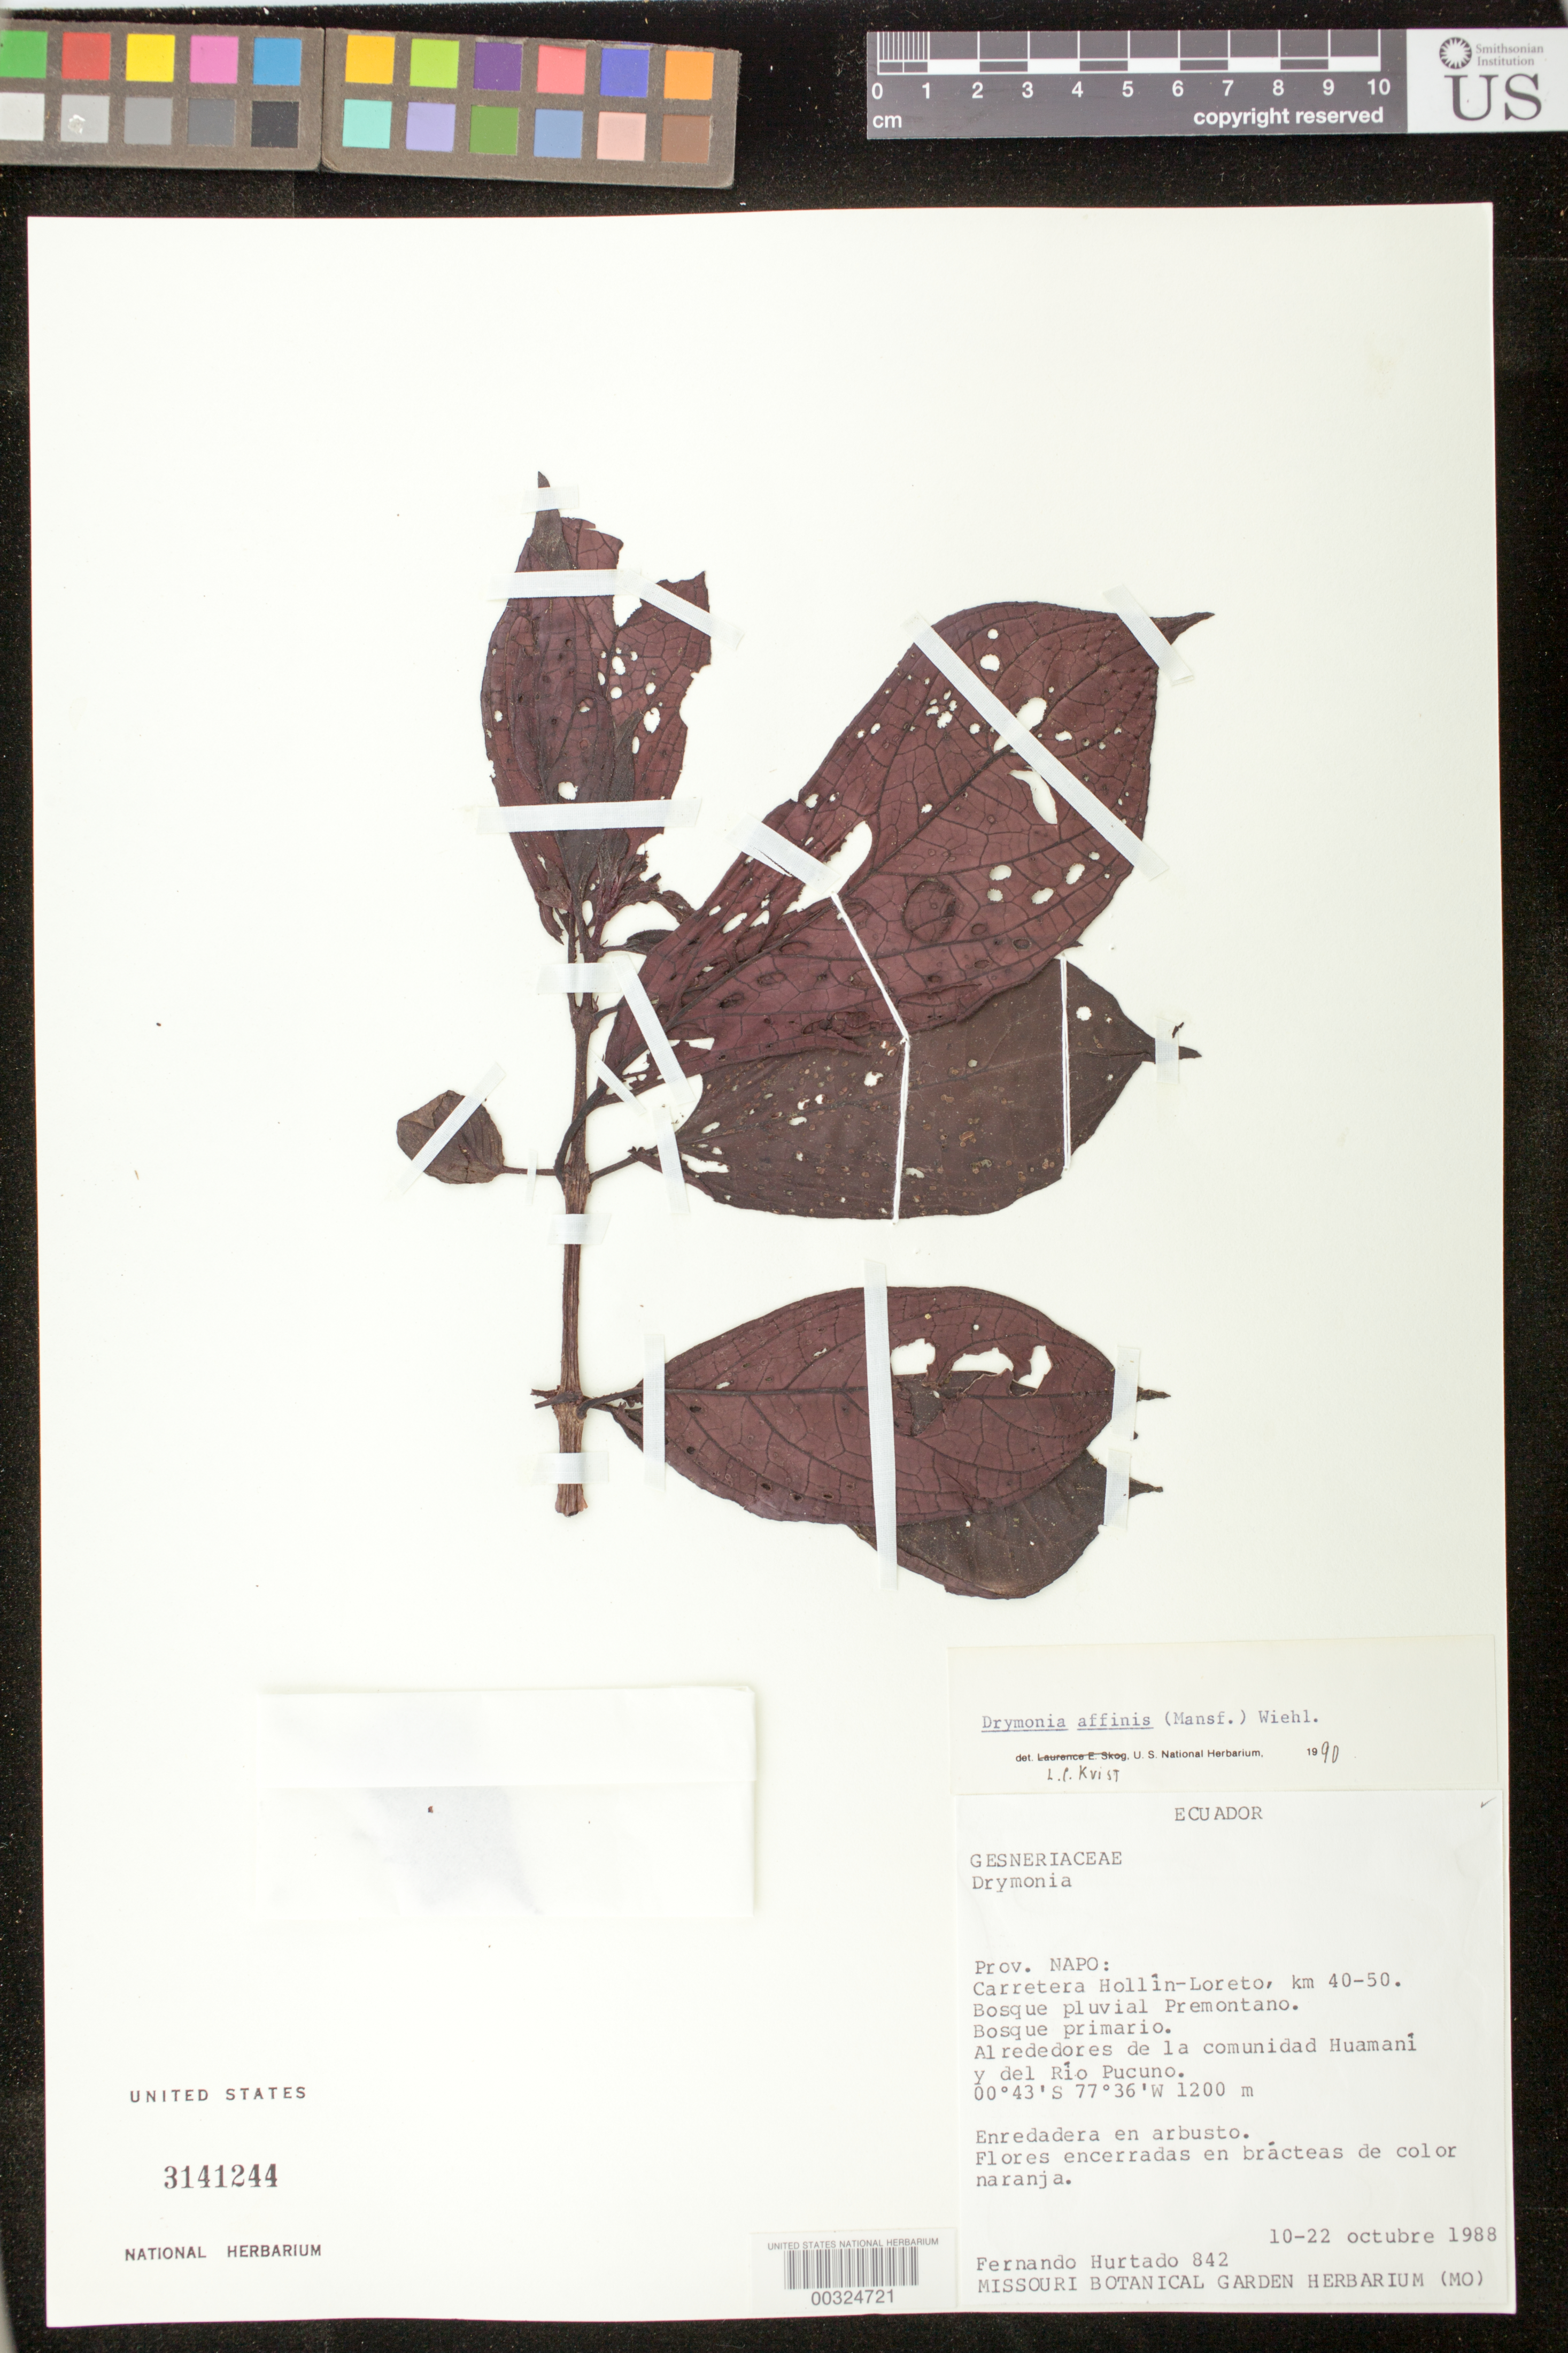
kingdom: Plantae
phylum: Tracheophyta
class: Magnoliopsida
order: Lamiales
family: Gesneriaceae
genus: Drymonia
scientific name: Drymonia affinis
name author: (Mansf.) Wiehler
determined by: Clark, J. L., (SEL), The Marie Selby Botanical Garden (UNITED STATES)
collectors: F. Hurtado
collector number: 842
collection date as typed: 10-22 Oct 1988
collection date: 1988-10-10/1988-10-22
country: Ecuador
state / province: Napo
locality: Hollin - Loreto highway, km 40-50, environs of community of Huamani and Rio Pucuno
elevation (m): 1200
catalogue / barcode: US 3141244